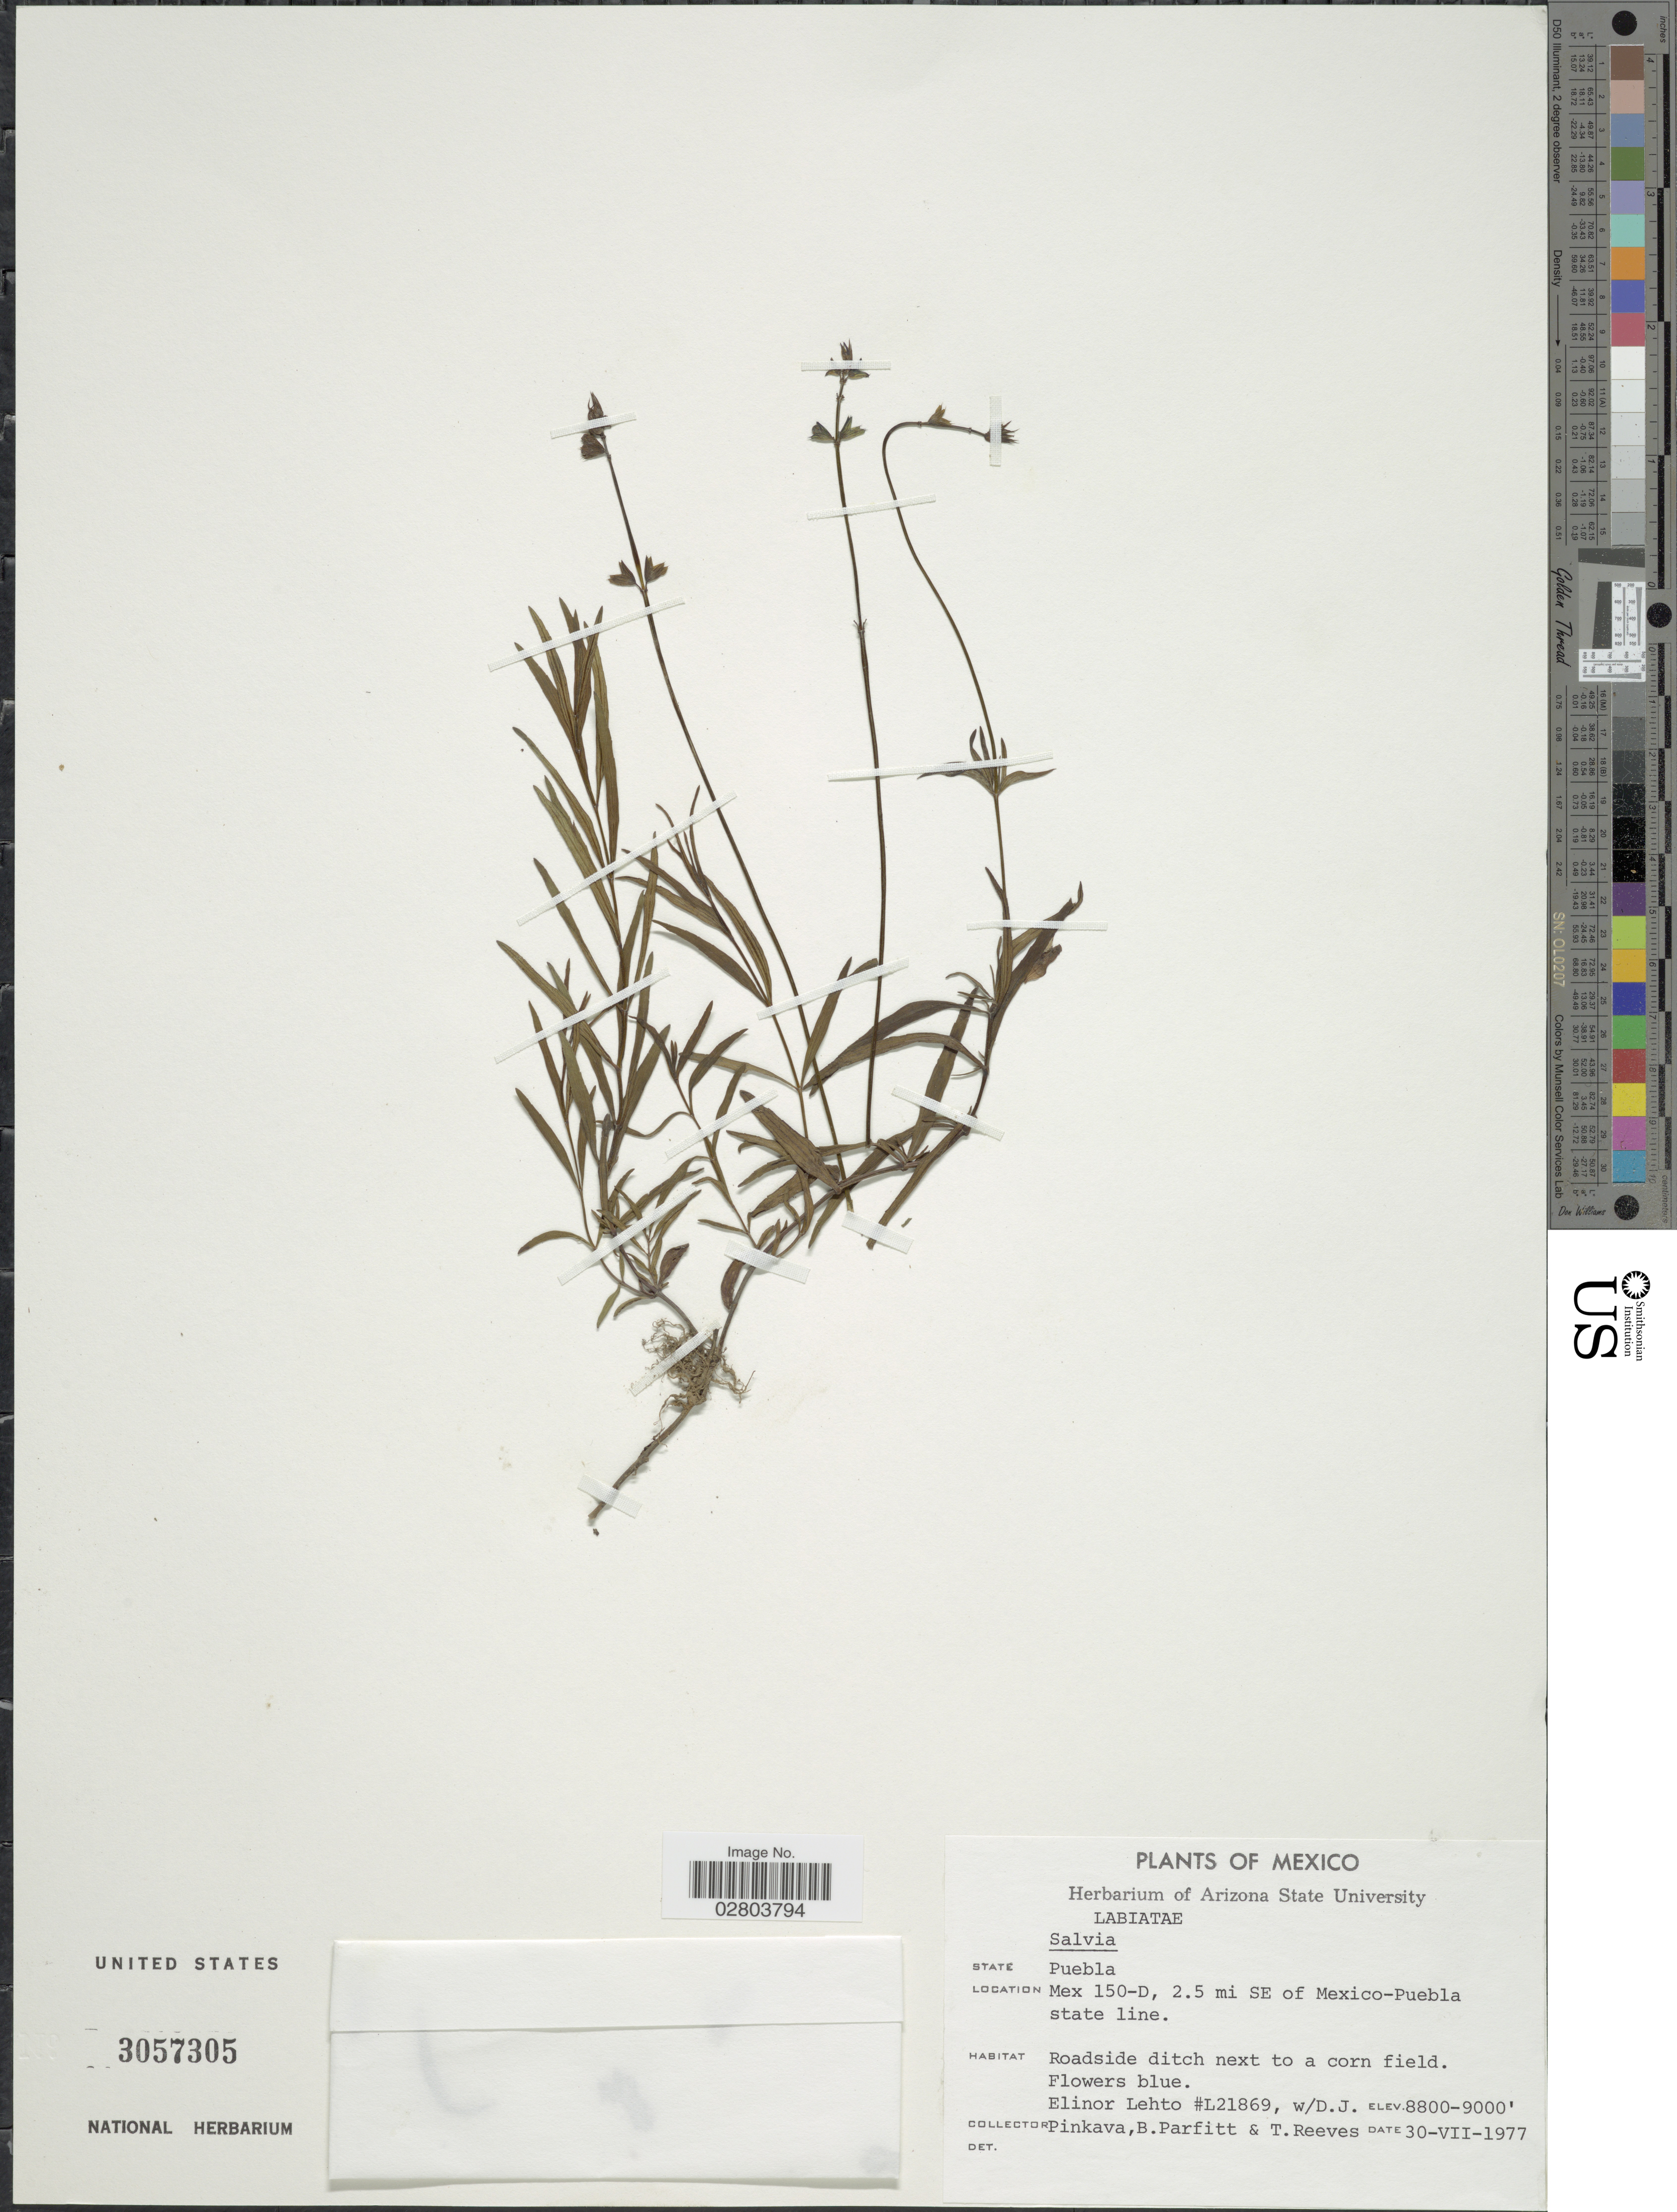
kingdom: Plantae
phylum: Tracheophyta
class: Magnoliopsida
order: Lamiales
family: Lamiaceae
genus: Salvia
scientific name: Salvia sp.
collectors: E. Lehto, D. J. Pinkava, B. Parfitt & T. Reeves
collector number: L21869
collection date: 1977-07-30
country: Mexico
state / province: Puebla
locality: State: Puebla. Mex 150-D, 2.5 mi SE of Mexico-Puebla state line.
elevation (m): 2682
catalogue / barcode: US 3057305